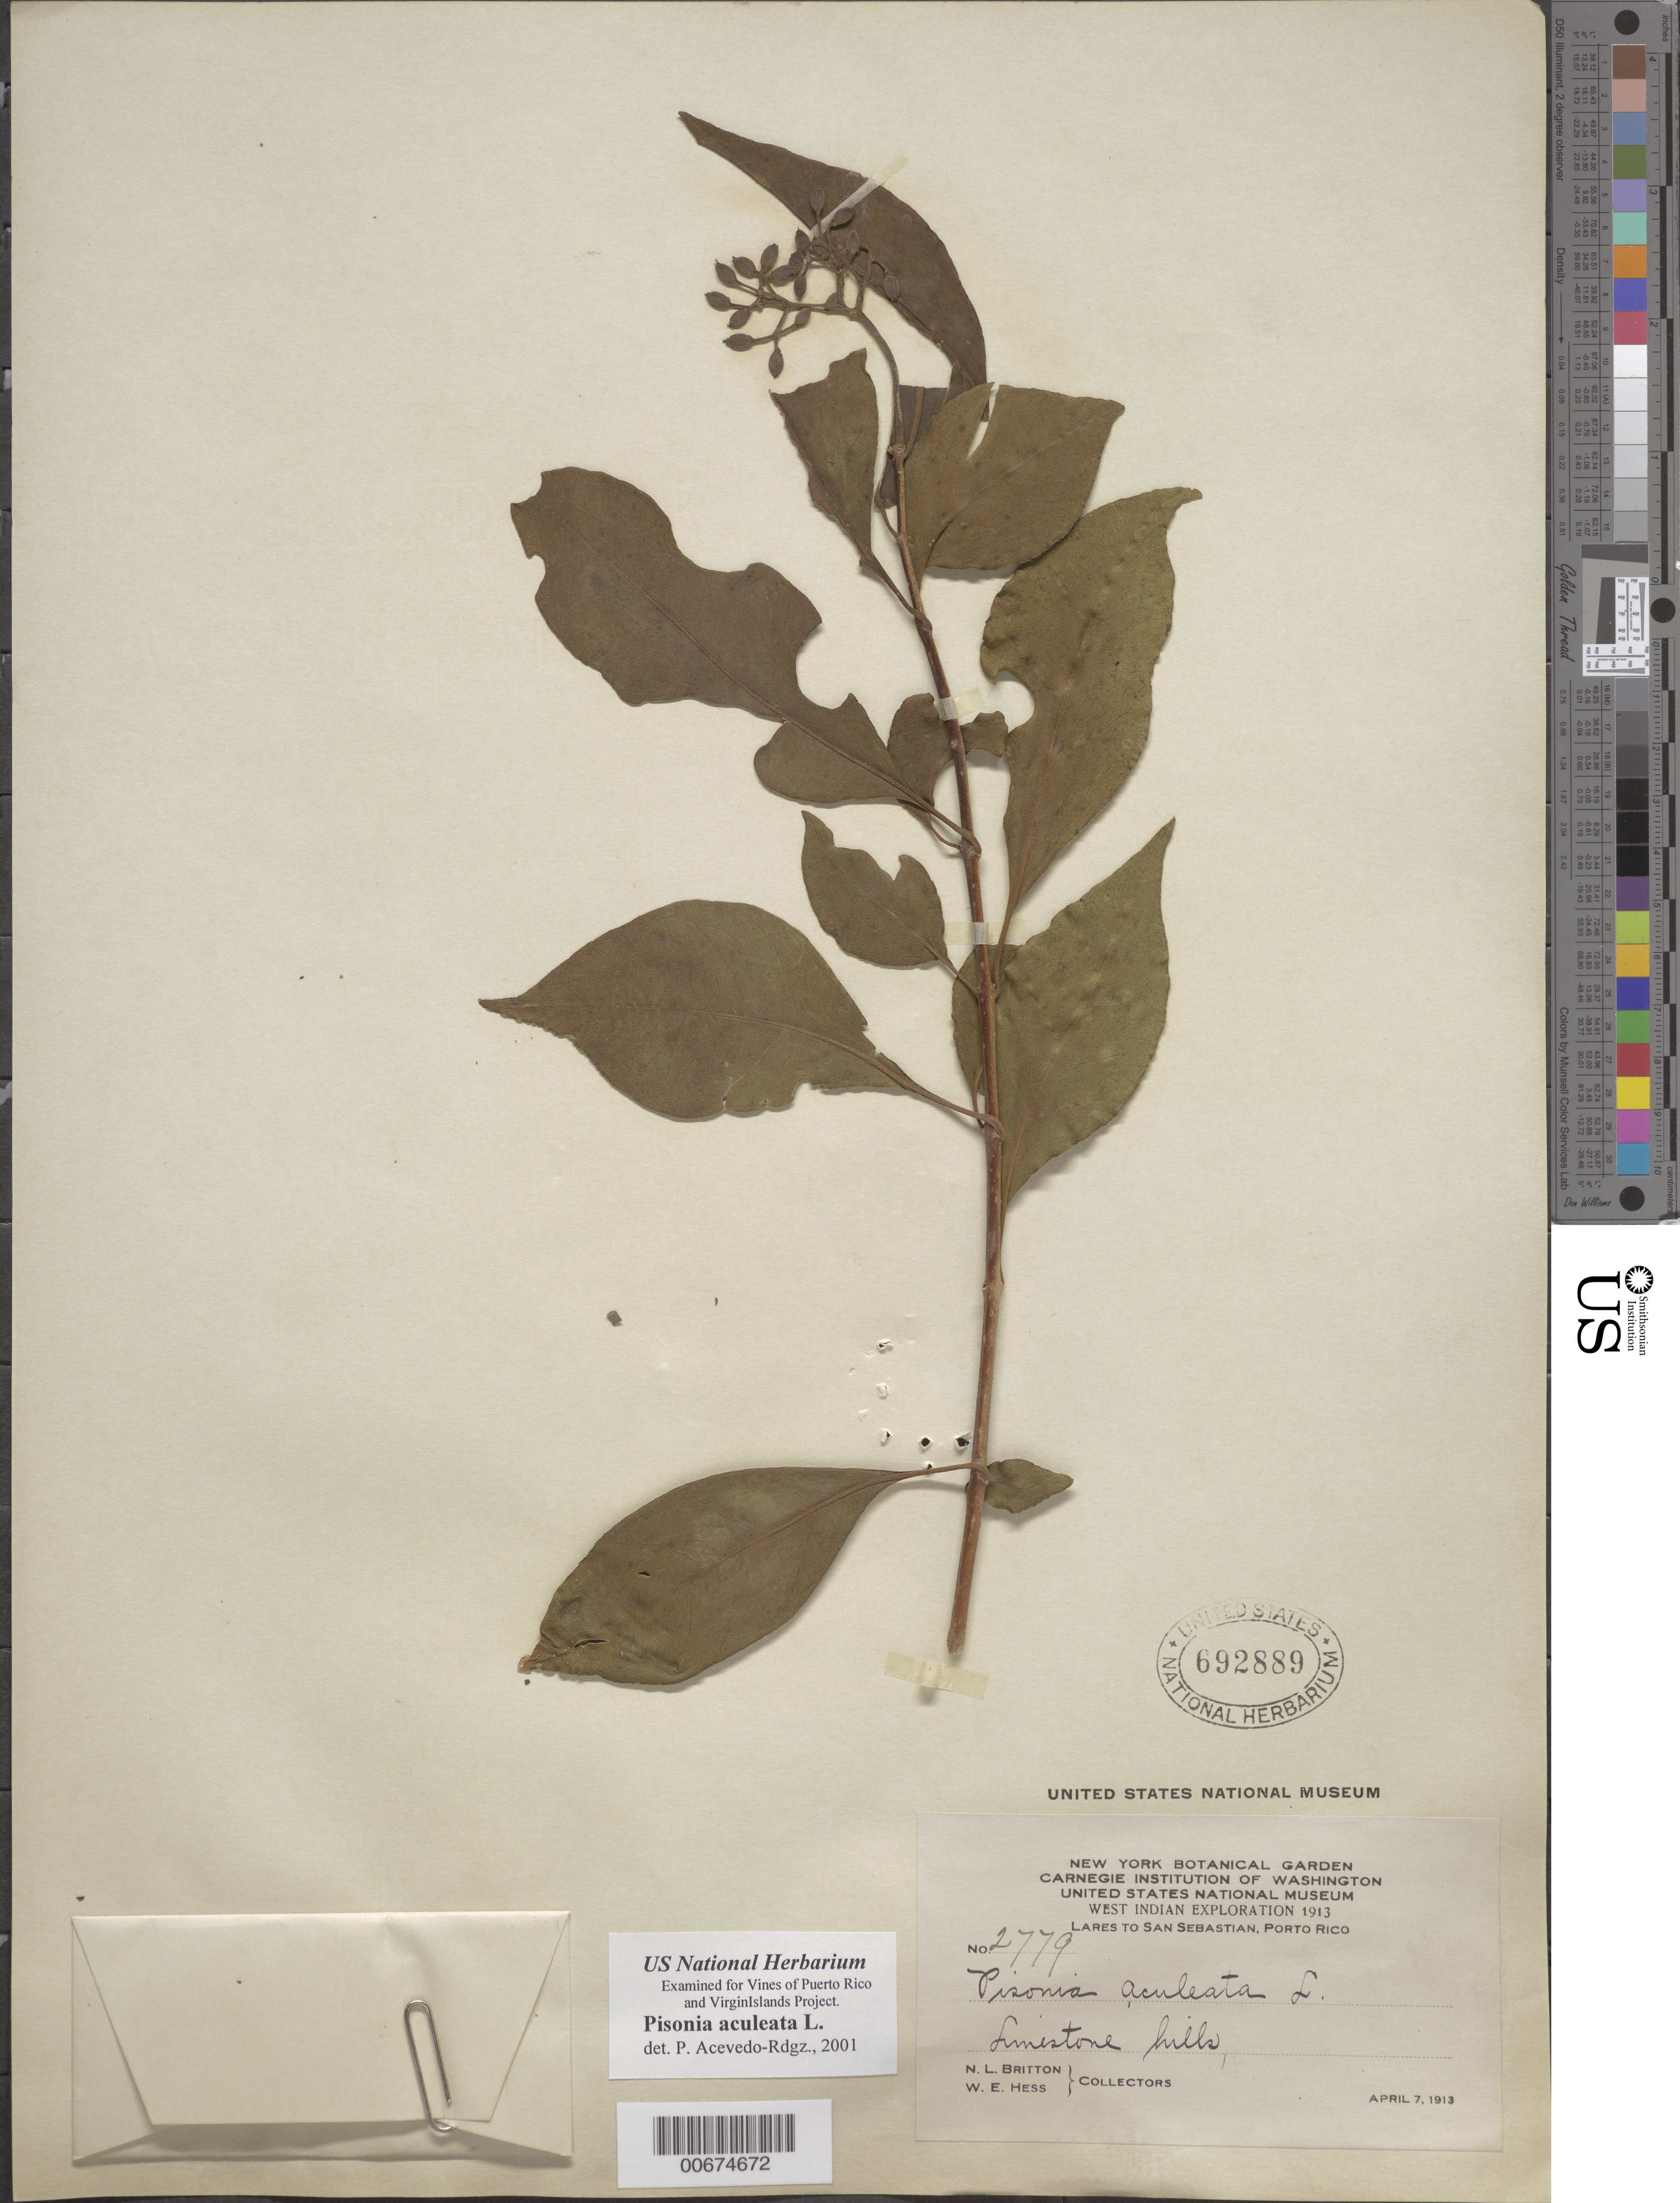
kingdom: Plantae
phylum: Tracheophyta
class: Magnoliopsida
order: Caryophyllales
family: Nyctaginaceae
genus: Pisonia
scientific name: Pisonia aculeata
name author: L.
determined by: Acevedo-Rodríguez, P., (BOT), Smithsonian Institution - National Museum of Natural History (UNITED STATES)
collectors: N. Britton & W. Hess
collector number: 2779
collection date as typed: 07 Apr 1913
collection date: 1913-04-07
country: Puerto Rico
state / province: Ponce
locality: Lares to San Sebastian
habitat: limestone hills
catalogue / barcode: US 692889